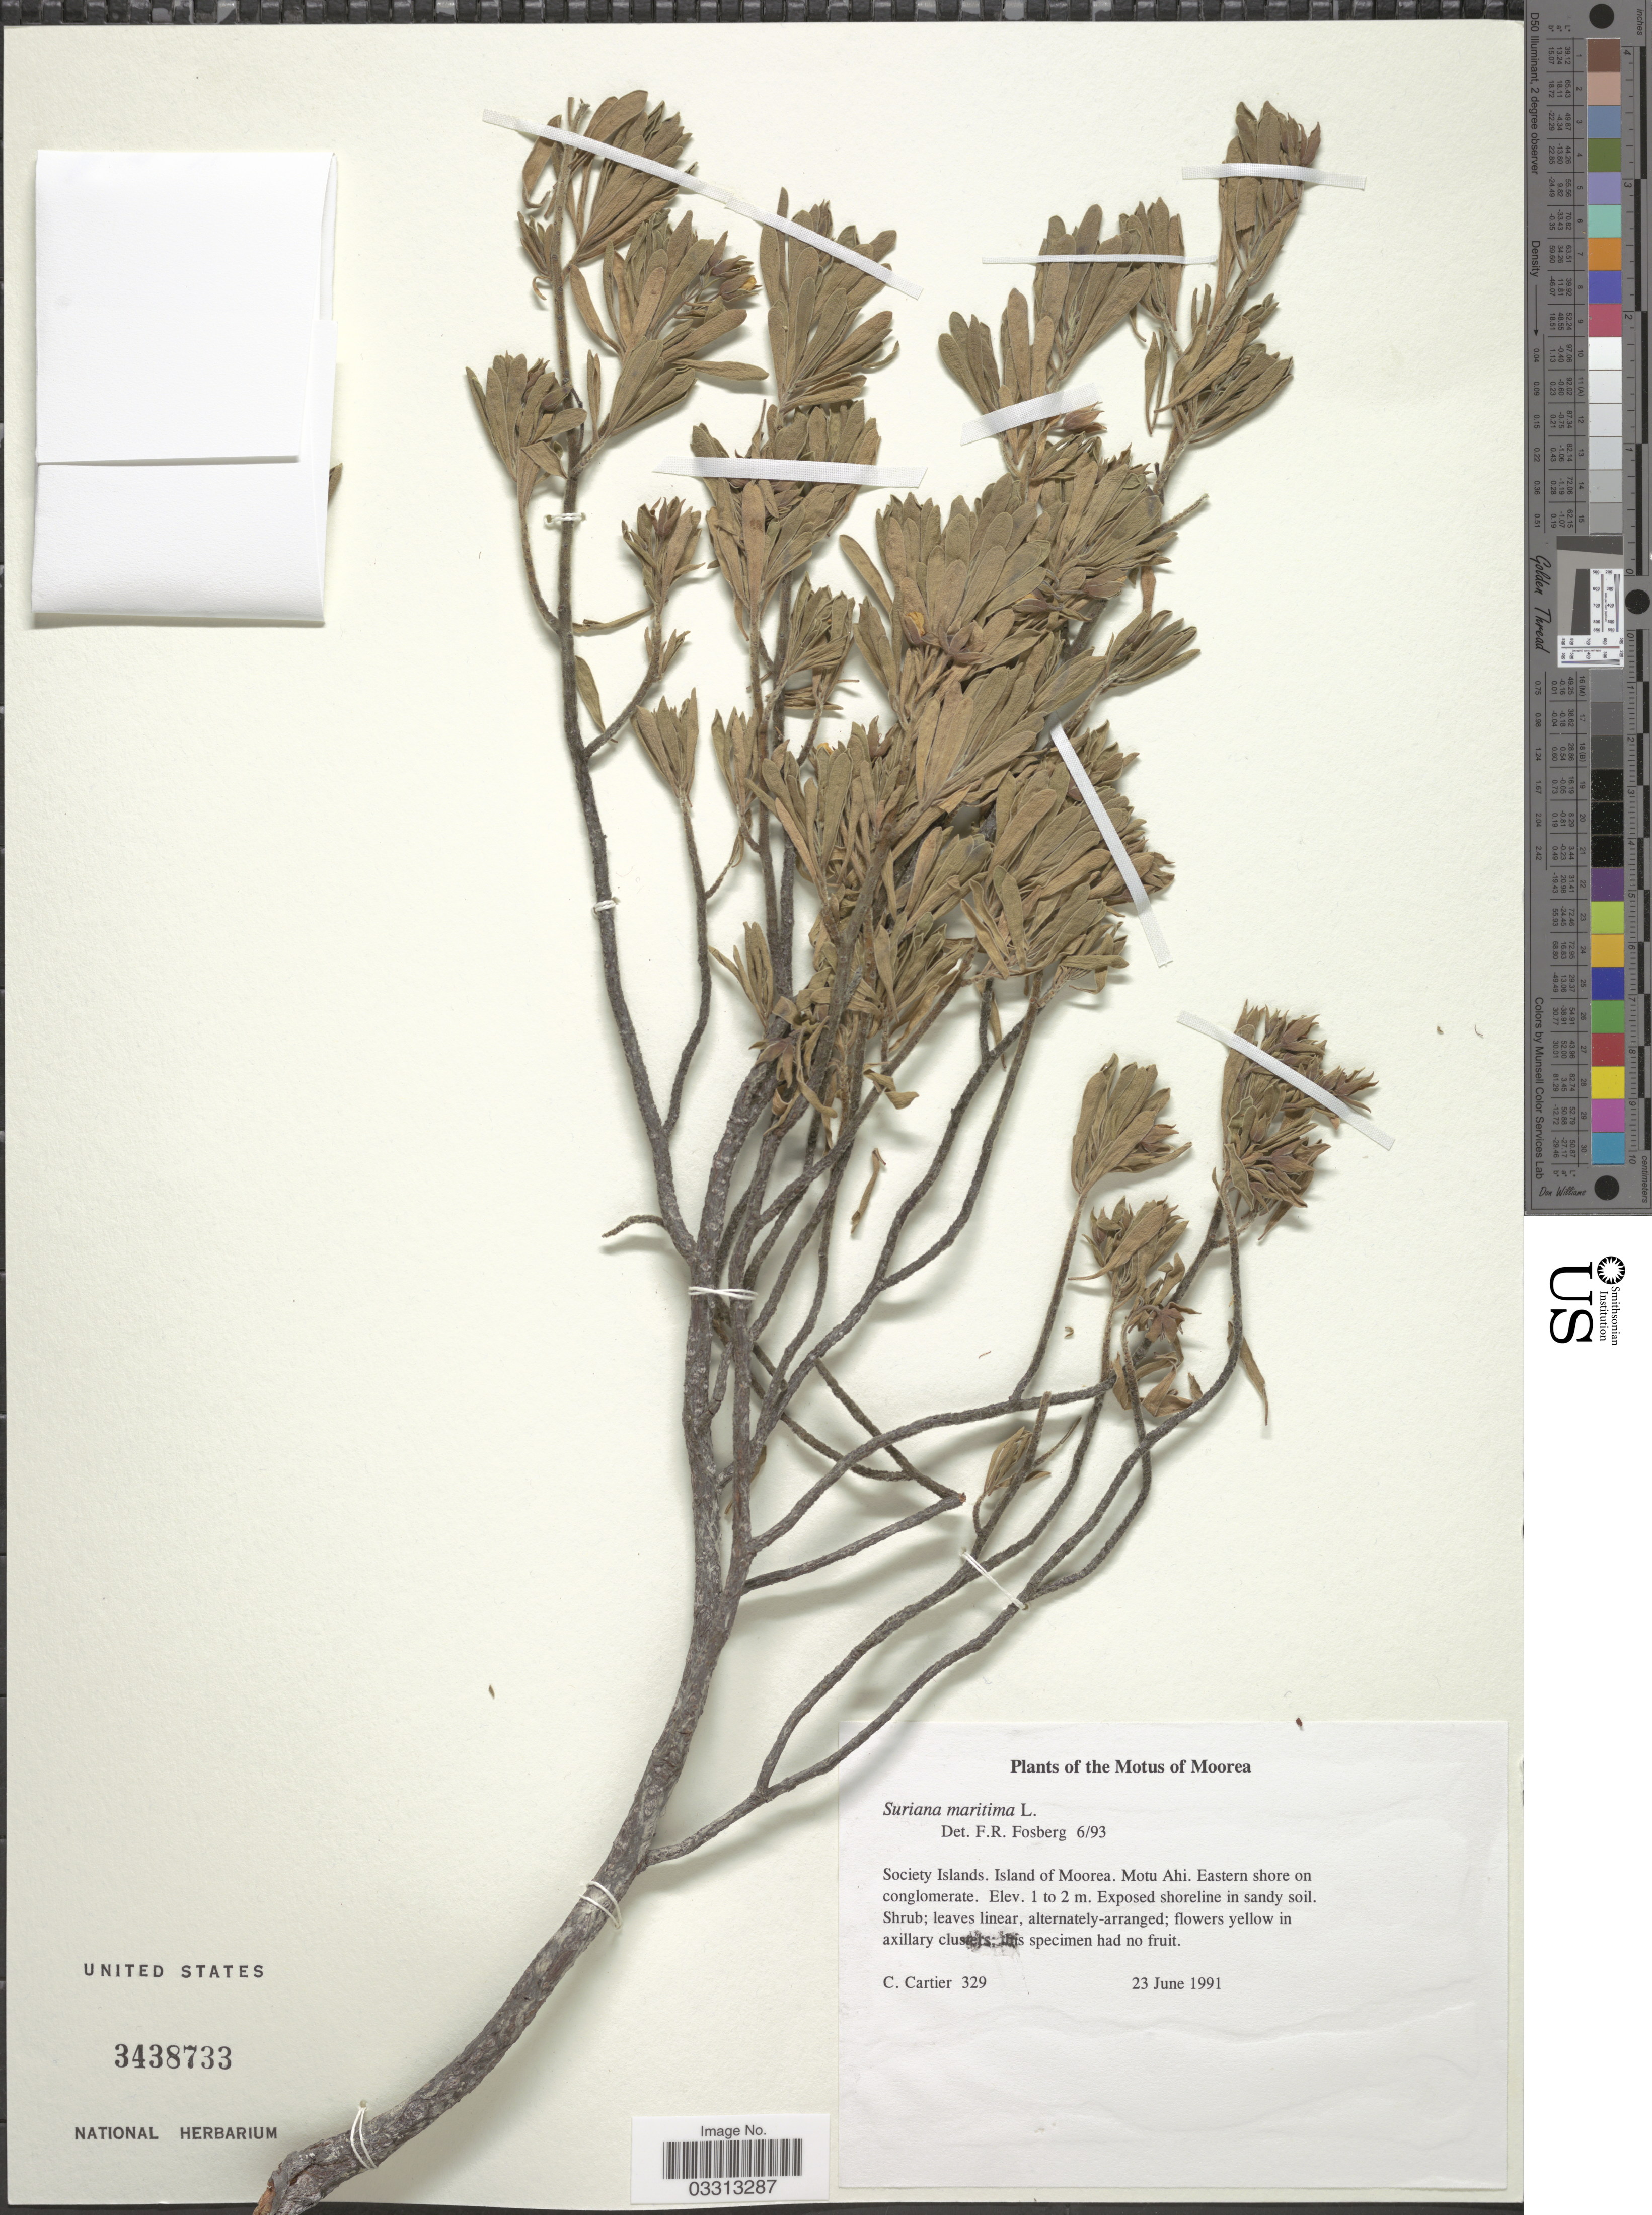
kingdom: Plantae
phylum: Tracheophyta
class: Magnoliopsida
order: Fabales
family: Surianaceae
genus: Suriana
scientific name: Suriana maritima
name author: L.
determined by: Fosberg, F. R.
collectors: C. Cartier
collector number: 329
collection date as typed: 23 Jun 1991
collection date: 1991-06-23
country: French Polynesia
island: Moorea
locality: Eastern shore on conglomerate, Ahi [Society Is.]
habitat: Exposed shoreline in sandy soil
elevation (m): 1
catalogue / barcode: US 3438733